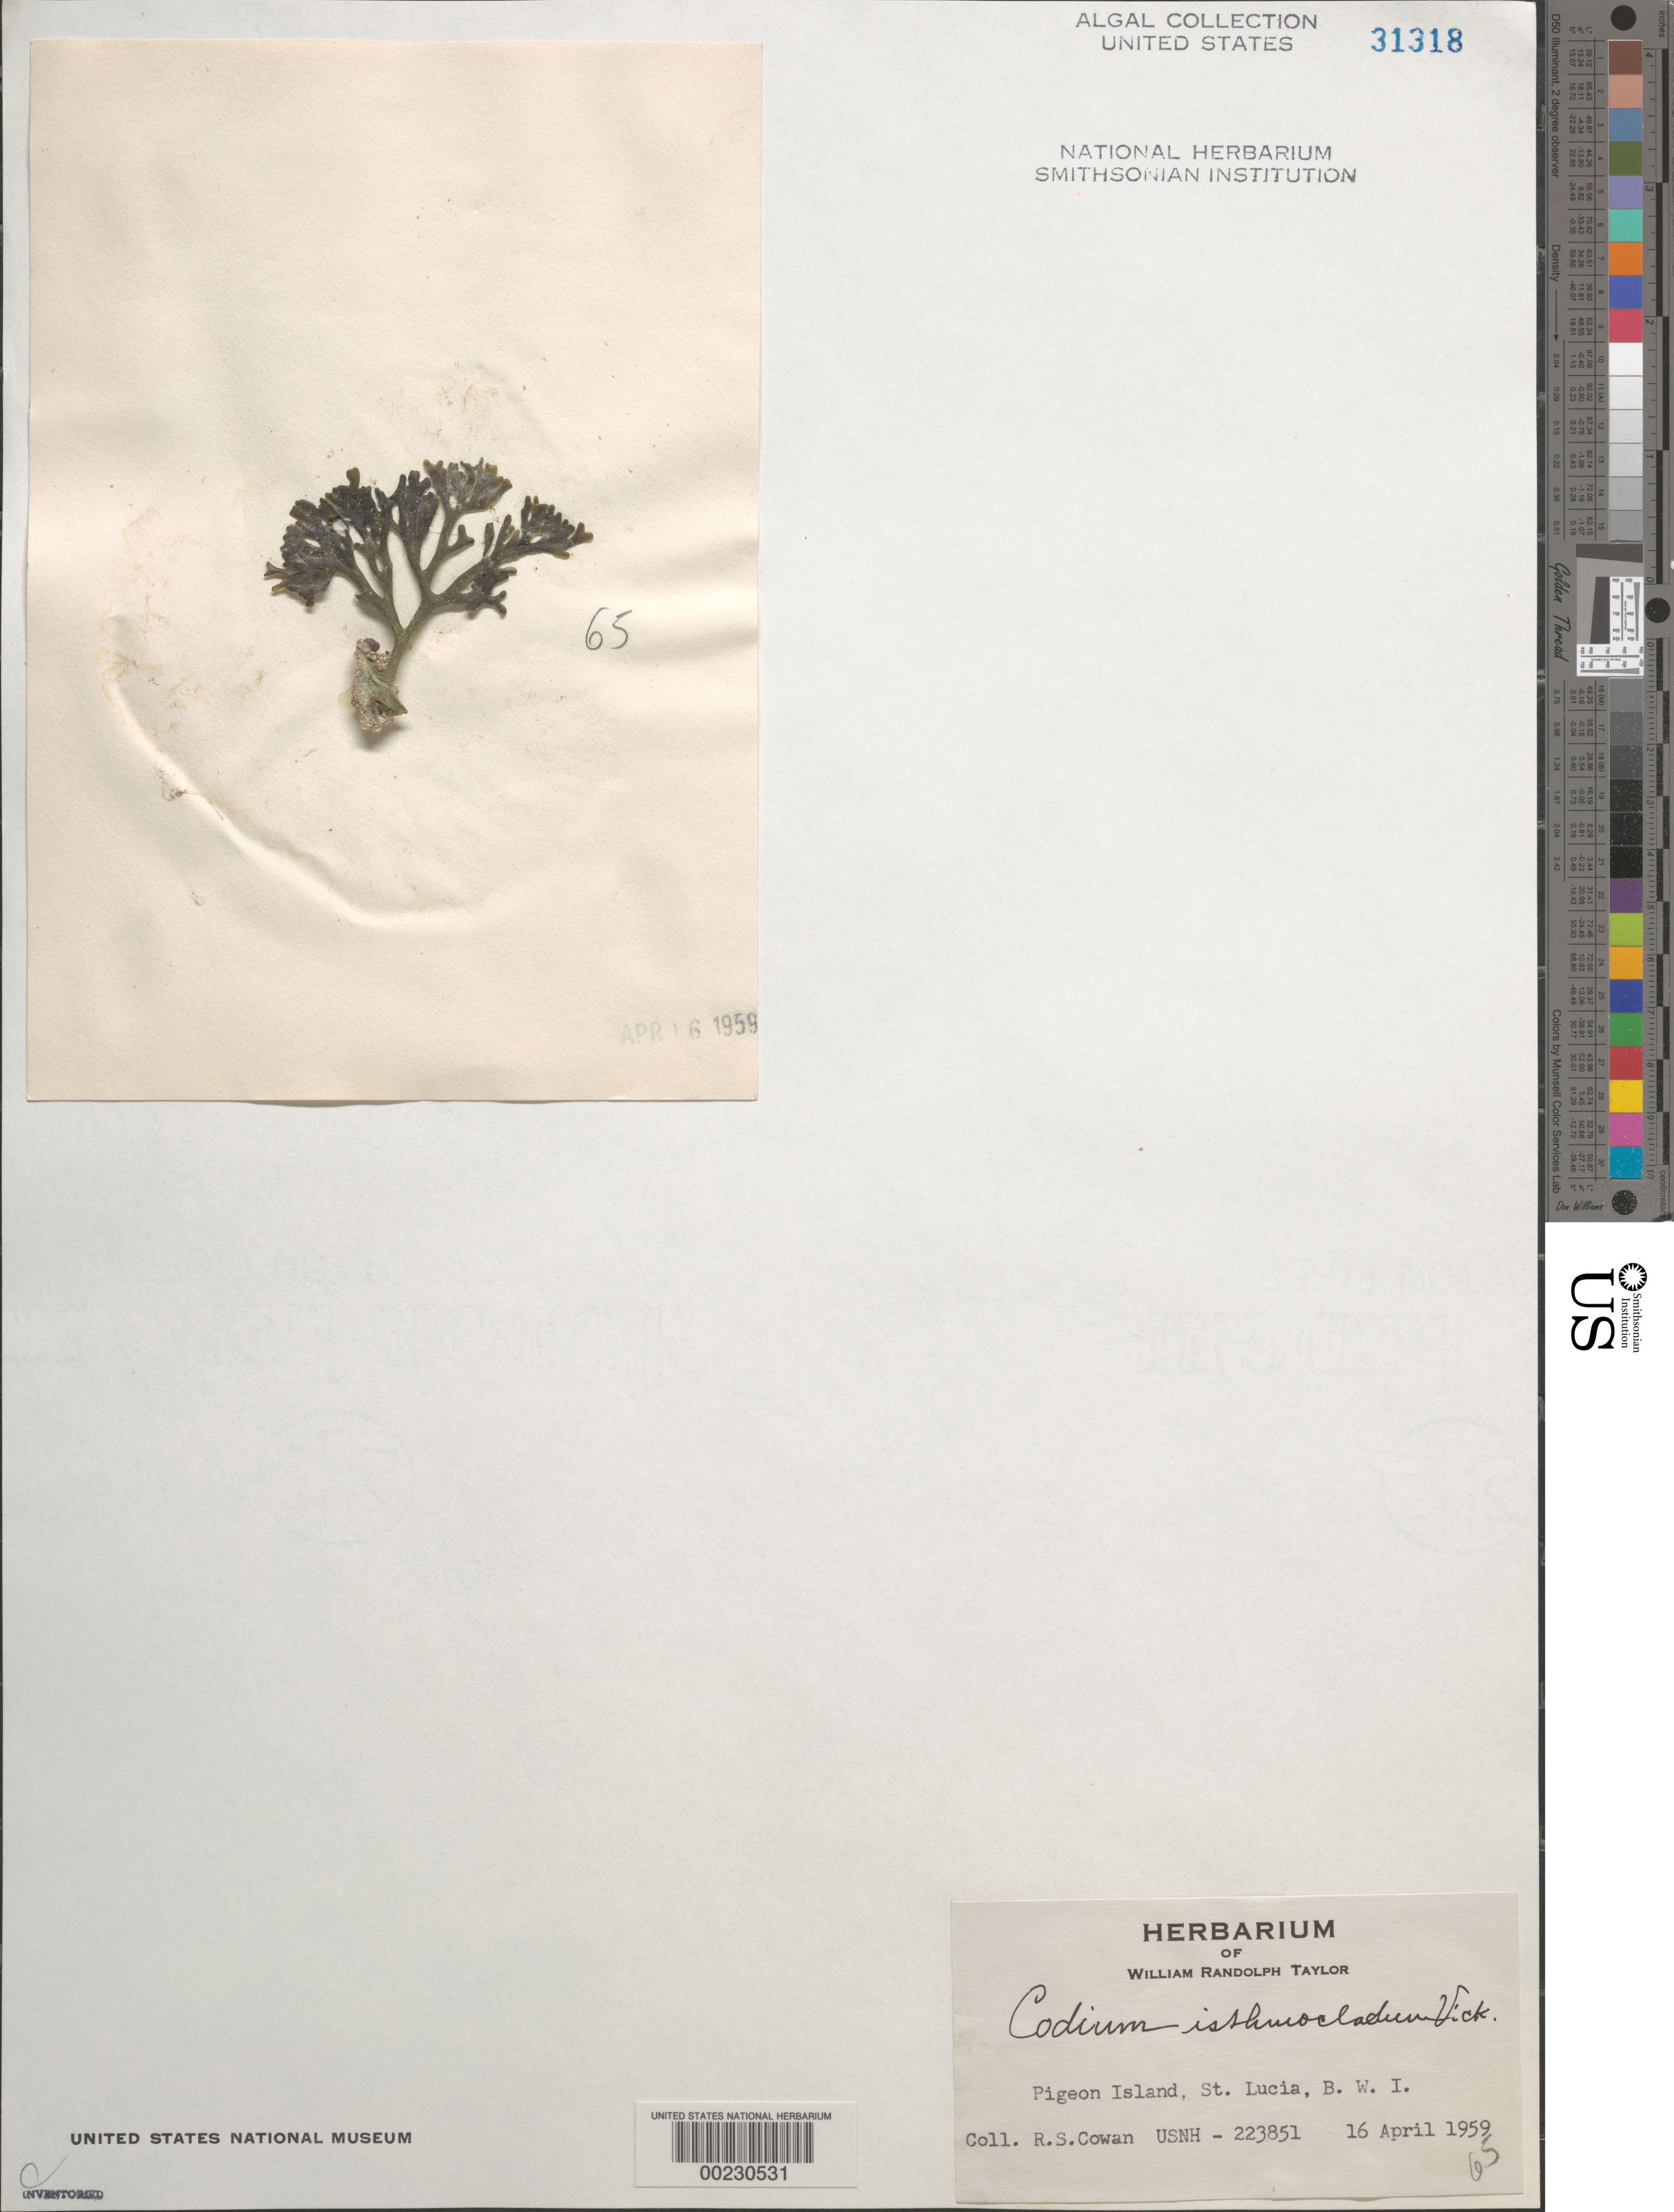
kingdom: Plantae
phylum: Chlorophyta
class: Ulvophyceae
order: Bryopsidales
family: Codiaceae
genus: Codium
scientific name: Codium isthmocladum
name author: Vickers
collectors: R. S. Cowan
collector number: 65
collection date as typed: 16 Apr 1959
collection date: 1959-04-16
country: St. Lucia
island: Pigeon Island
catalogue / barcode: US 31318